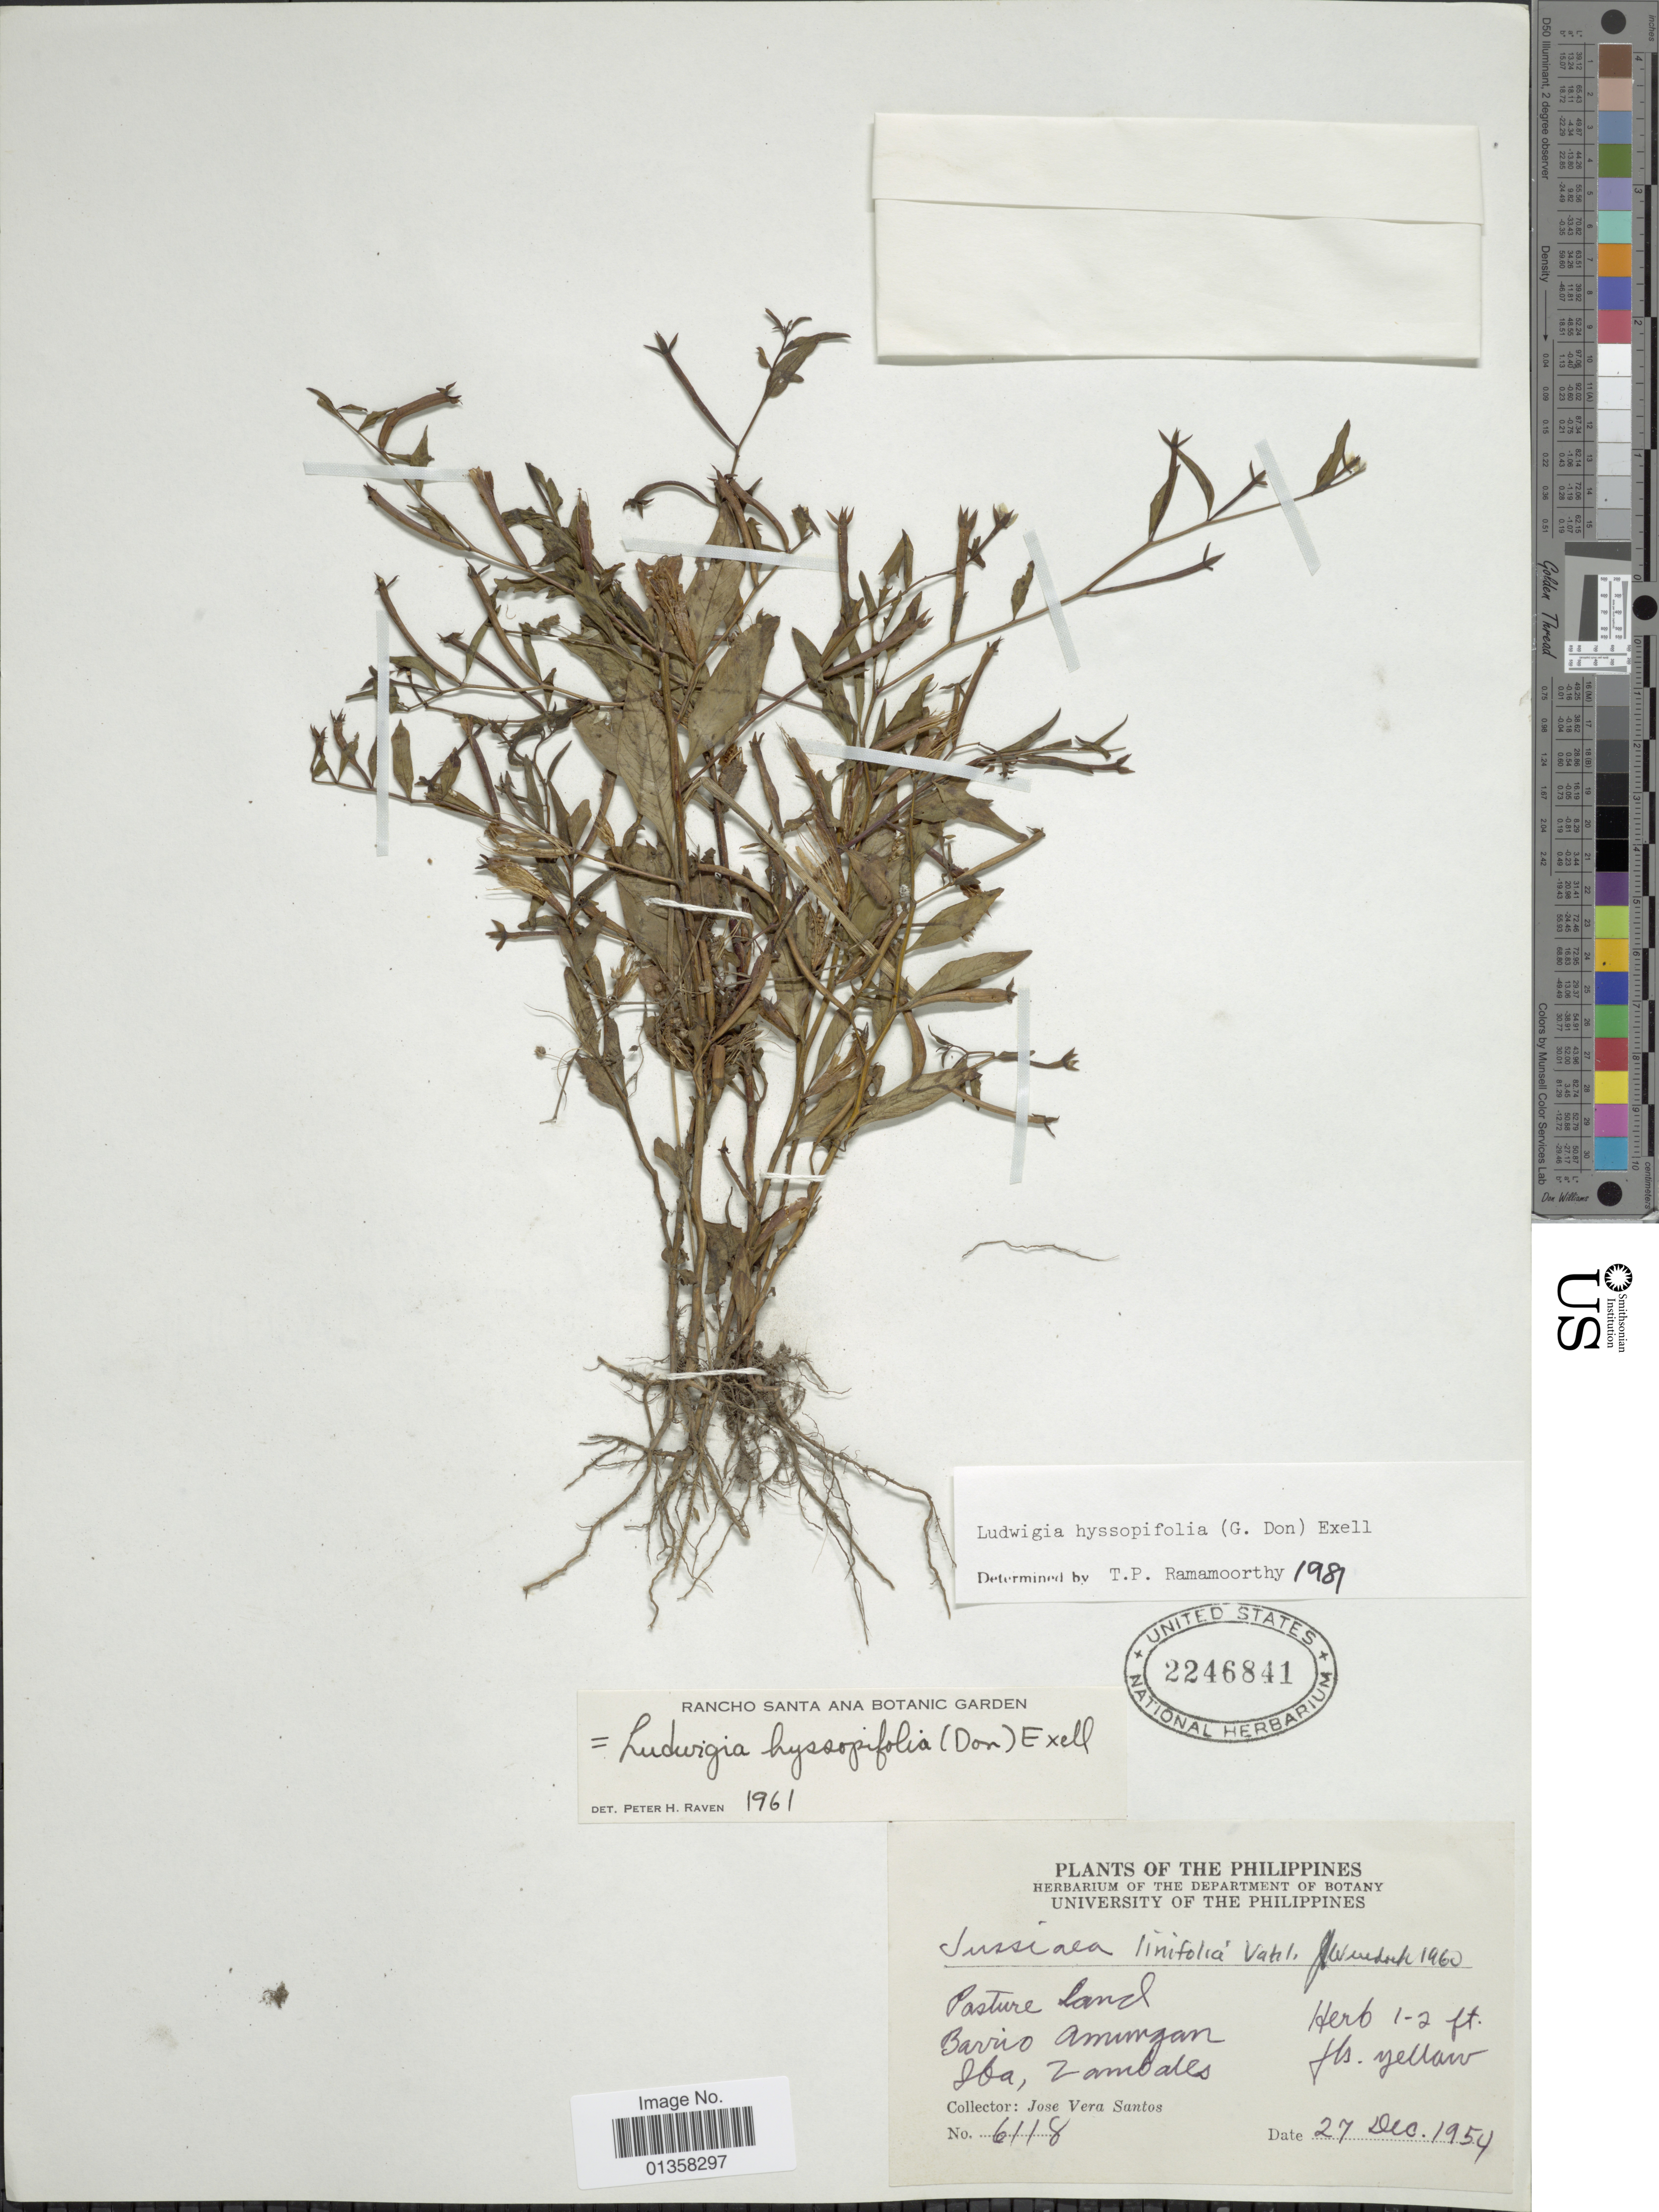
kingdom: Plantae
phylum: Tracheophyta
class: Magnoliopsida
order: Myrtales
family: Onagraceae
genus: Ludwigia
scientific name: Ludwigia hyssopifolia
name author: (G. Don) Exell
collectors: J. V. Santos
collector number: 6118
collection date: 1954-12-27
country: Philippines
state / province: Central Luzon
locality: Pasture land, Barrio Amirgan, Iba, Zambales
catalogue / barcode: US 2246841